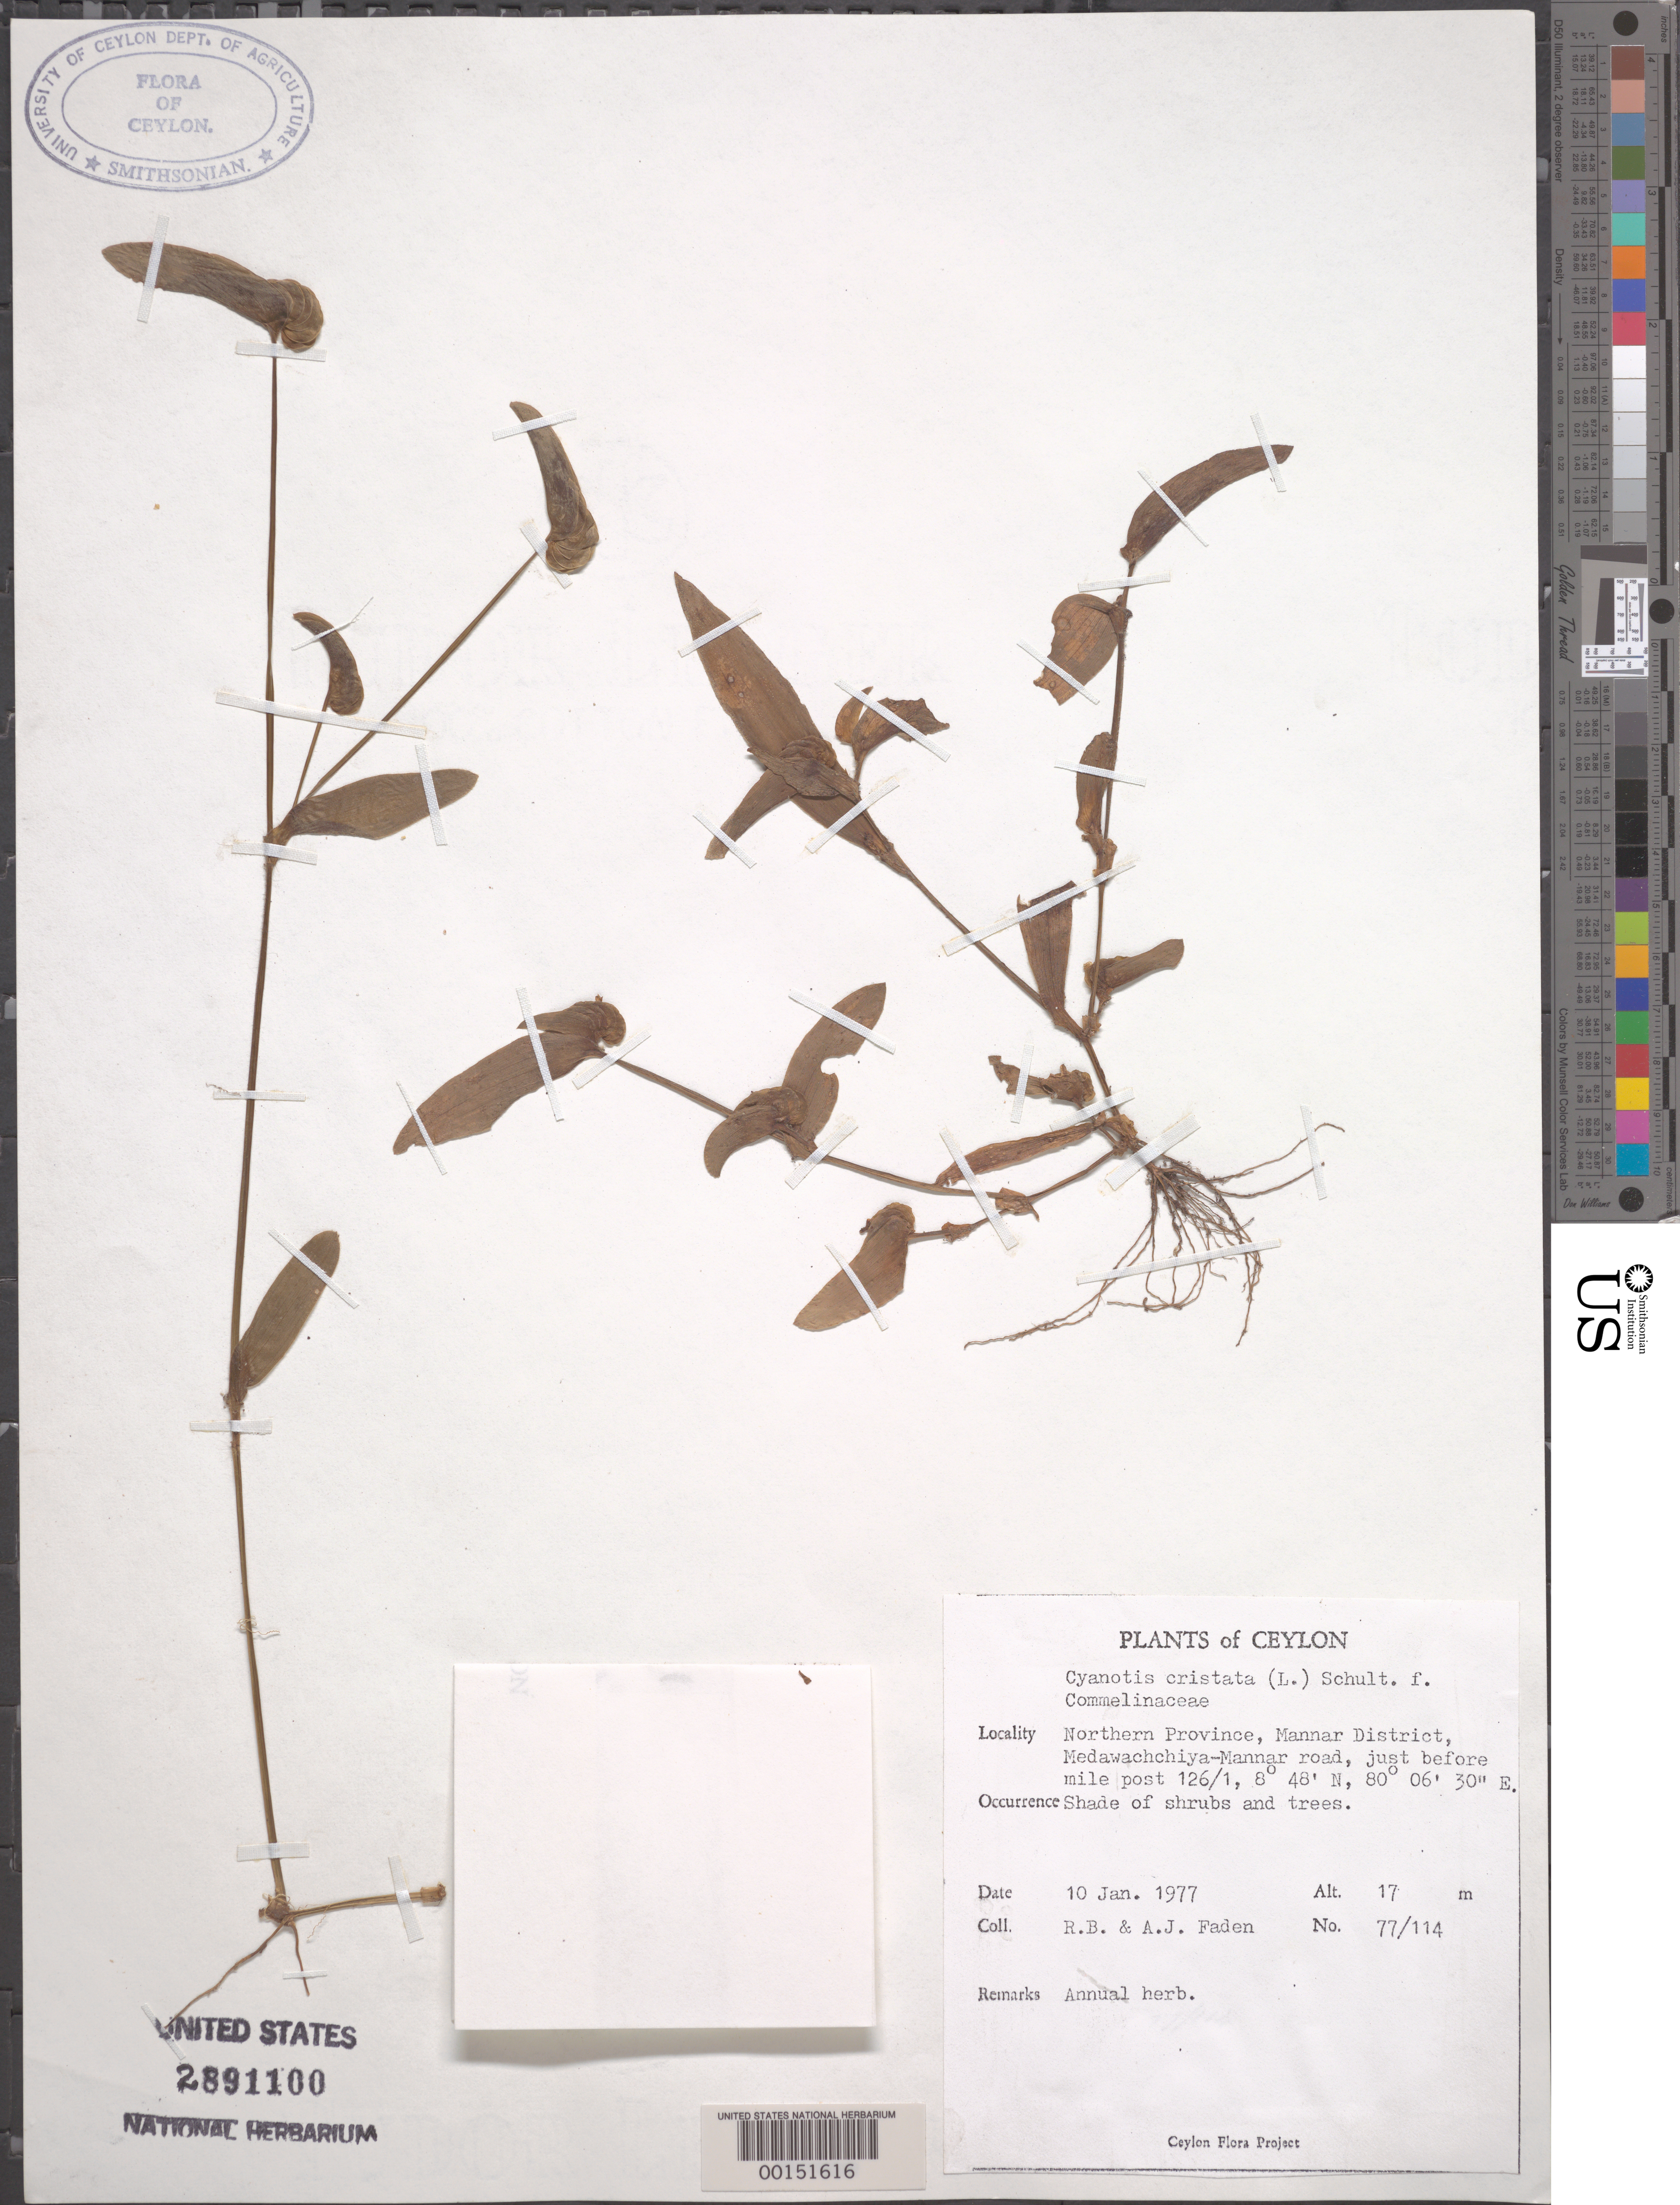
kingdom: Plantae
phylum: Tracheophyta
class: Liliopsida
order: Commelinales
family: Commelinaceae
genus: Cyanotis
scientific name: Cyanotis cristata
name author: (L.) D. Don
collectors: R. B. Faden & A. J. Faden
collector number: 77/114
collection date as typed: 10 Jan 1977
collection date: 1977-01-10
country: Sri Lanka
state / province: Northern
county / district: Mannar Dist.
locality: Medawachchiya-mannar road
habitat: Shade of trees and shrubs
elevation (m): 17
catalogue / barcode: US 2891100